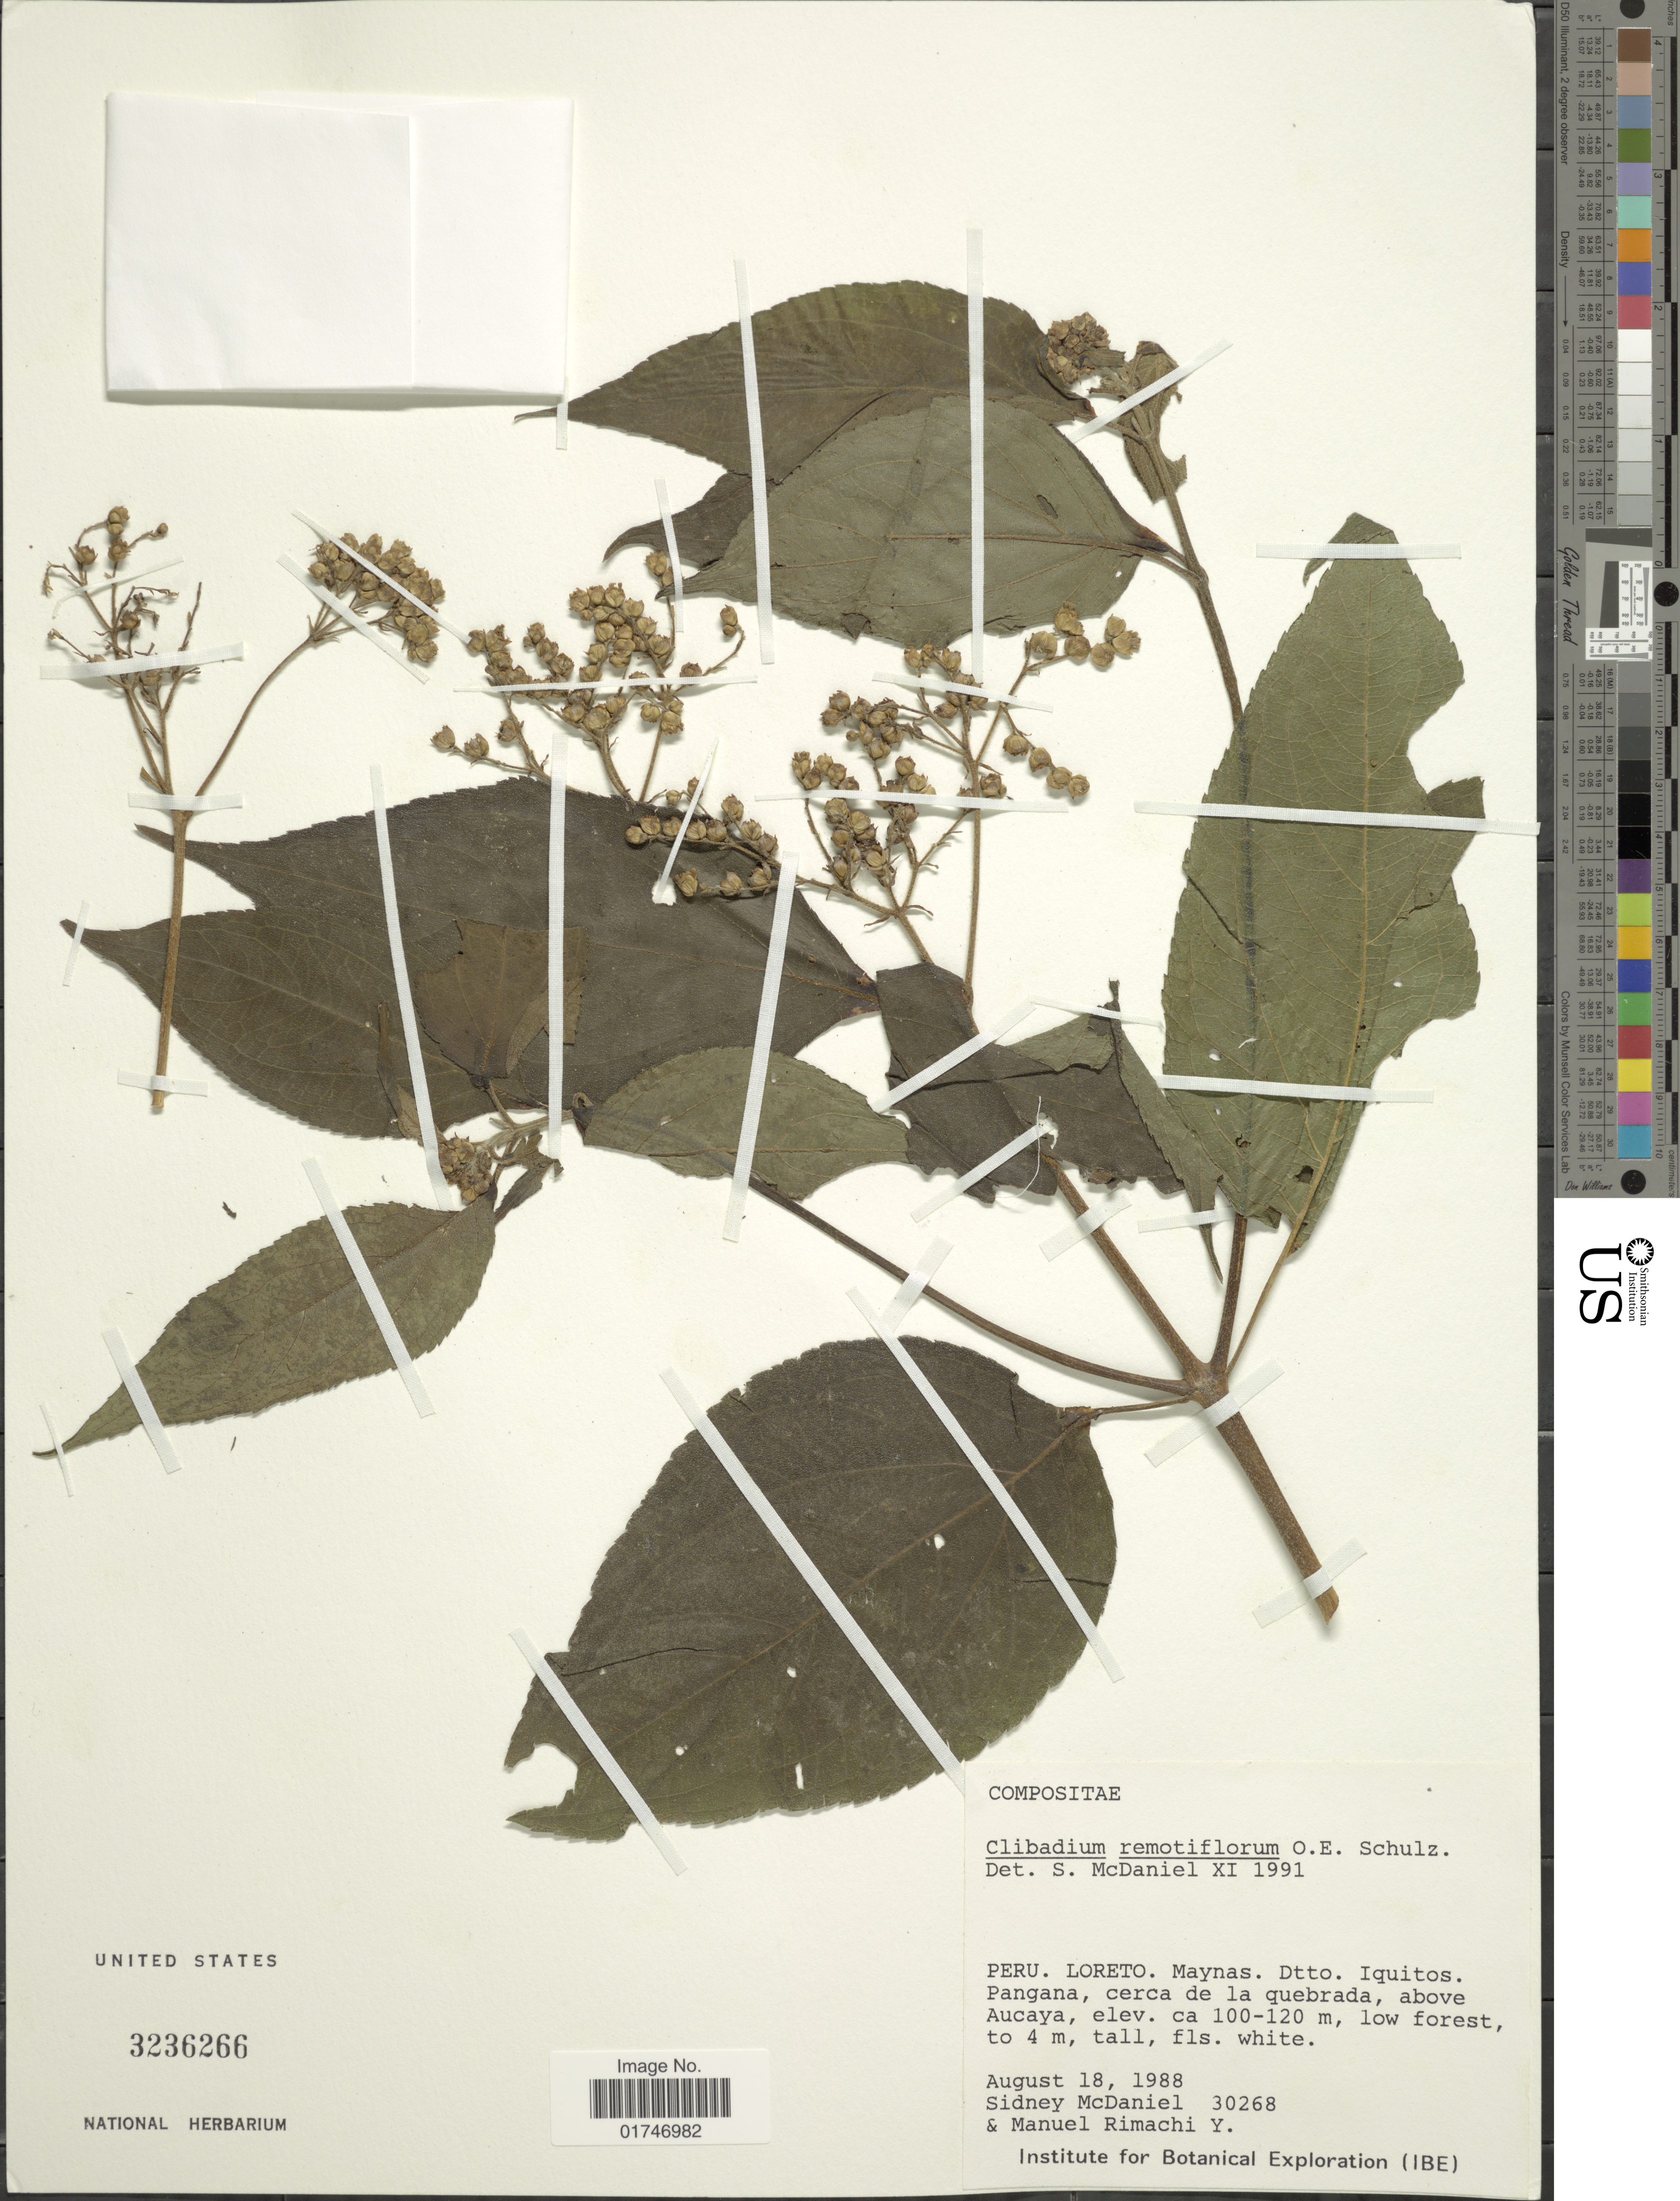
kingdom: Plantae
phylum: Tracheophyta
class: Magnoliopsida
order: Asterales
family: Asteraceae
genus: Clibadium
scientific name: Clibadium surinamense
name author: L.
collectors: S. McDaniel & M. Rimachi Y.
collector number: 30268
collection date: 1988-08-18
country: Peru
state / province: Loreto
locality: Peru. Loreto. Maynas. Dtto. Iquitos. Pangana, cerca de la quebrada, above Aucaya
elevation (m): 100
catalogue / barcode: US 3236266